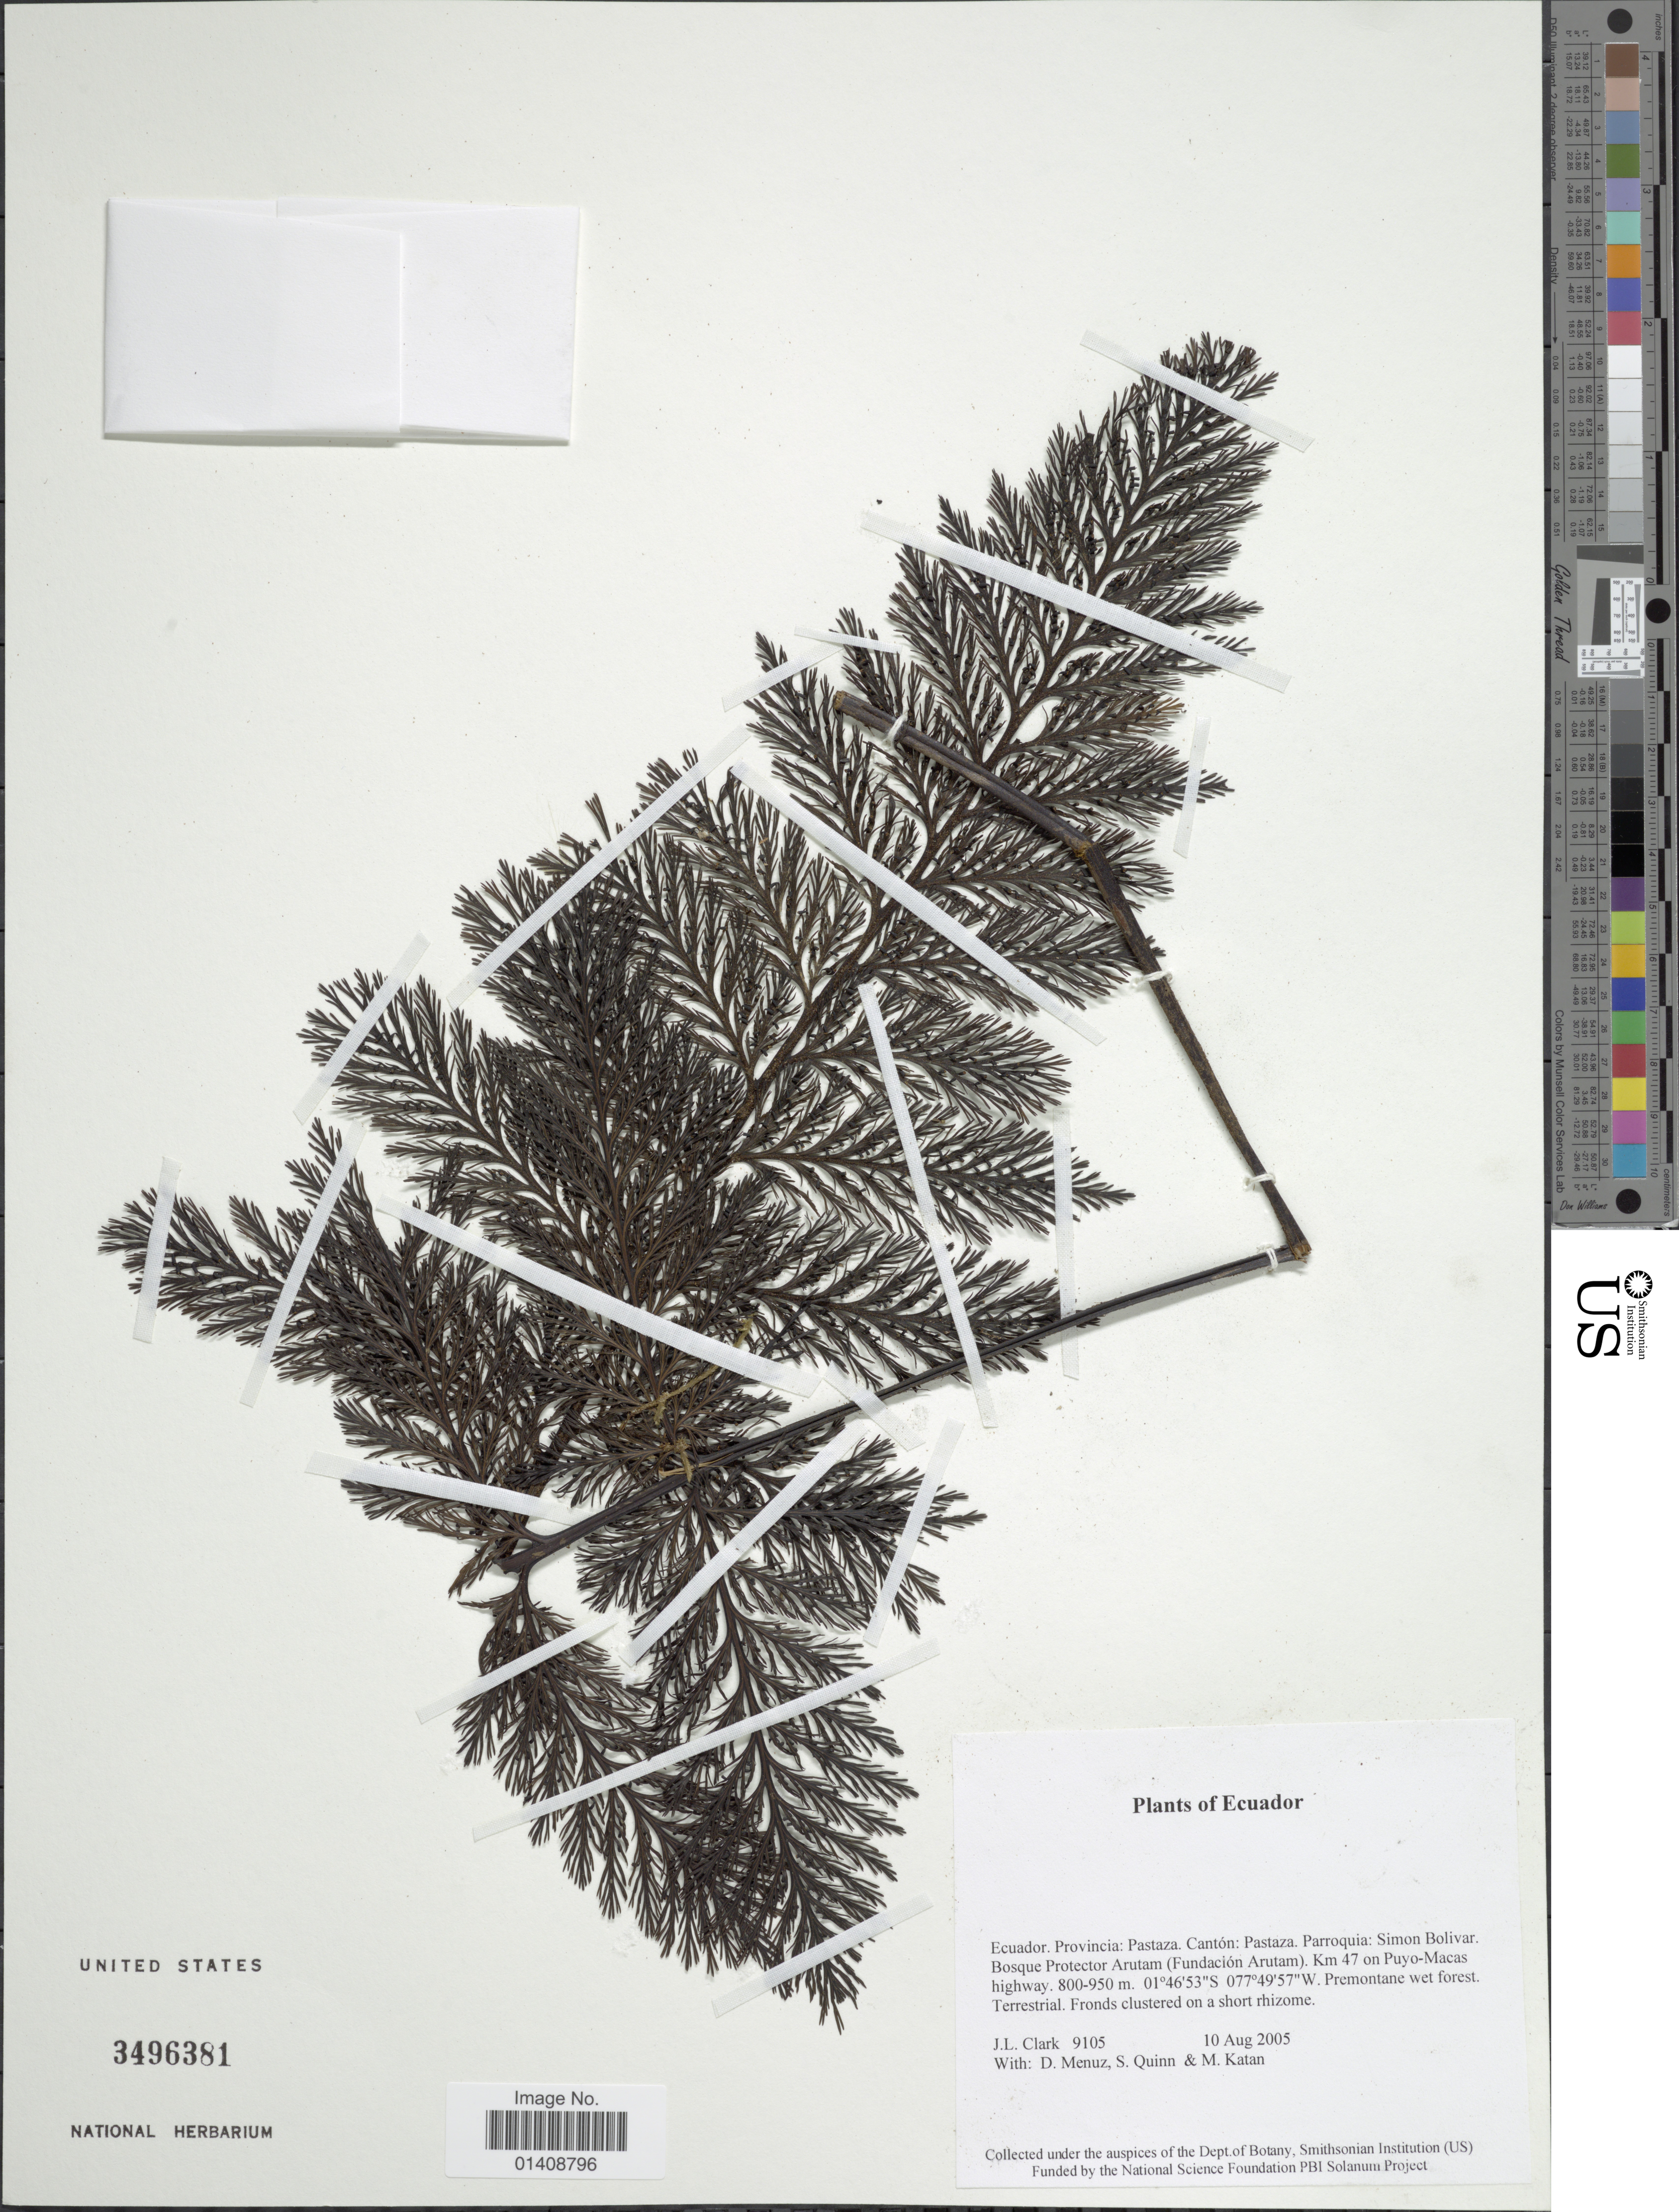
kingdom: Plantae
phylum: Tracheophyta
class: Polypodiopsida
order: Hymenophyllales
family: Hymenophyllaceae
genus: Trichomanes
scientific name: Trichomanes elegans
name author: Rich.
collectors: J. L. Clark, D. Menuz, S. Quinn & M. Katan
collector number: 9105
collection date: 2005-08-10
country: Ecuador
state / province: Pastaza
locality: Canton: Pastaza. Parroquia: Simon Bolivar. Bosque Protector Arutam, Km 47 on Puyo-Macas highway.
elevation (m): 800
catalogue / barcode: US 3496381